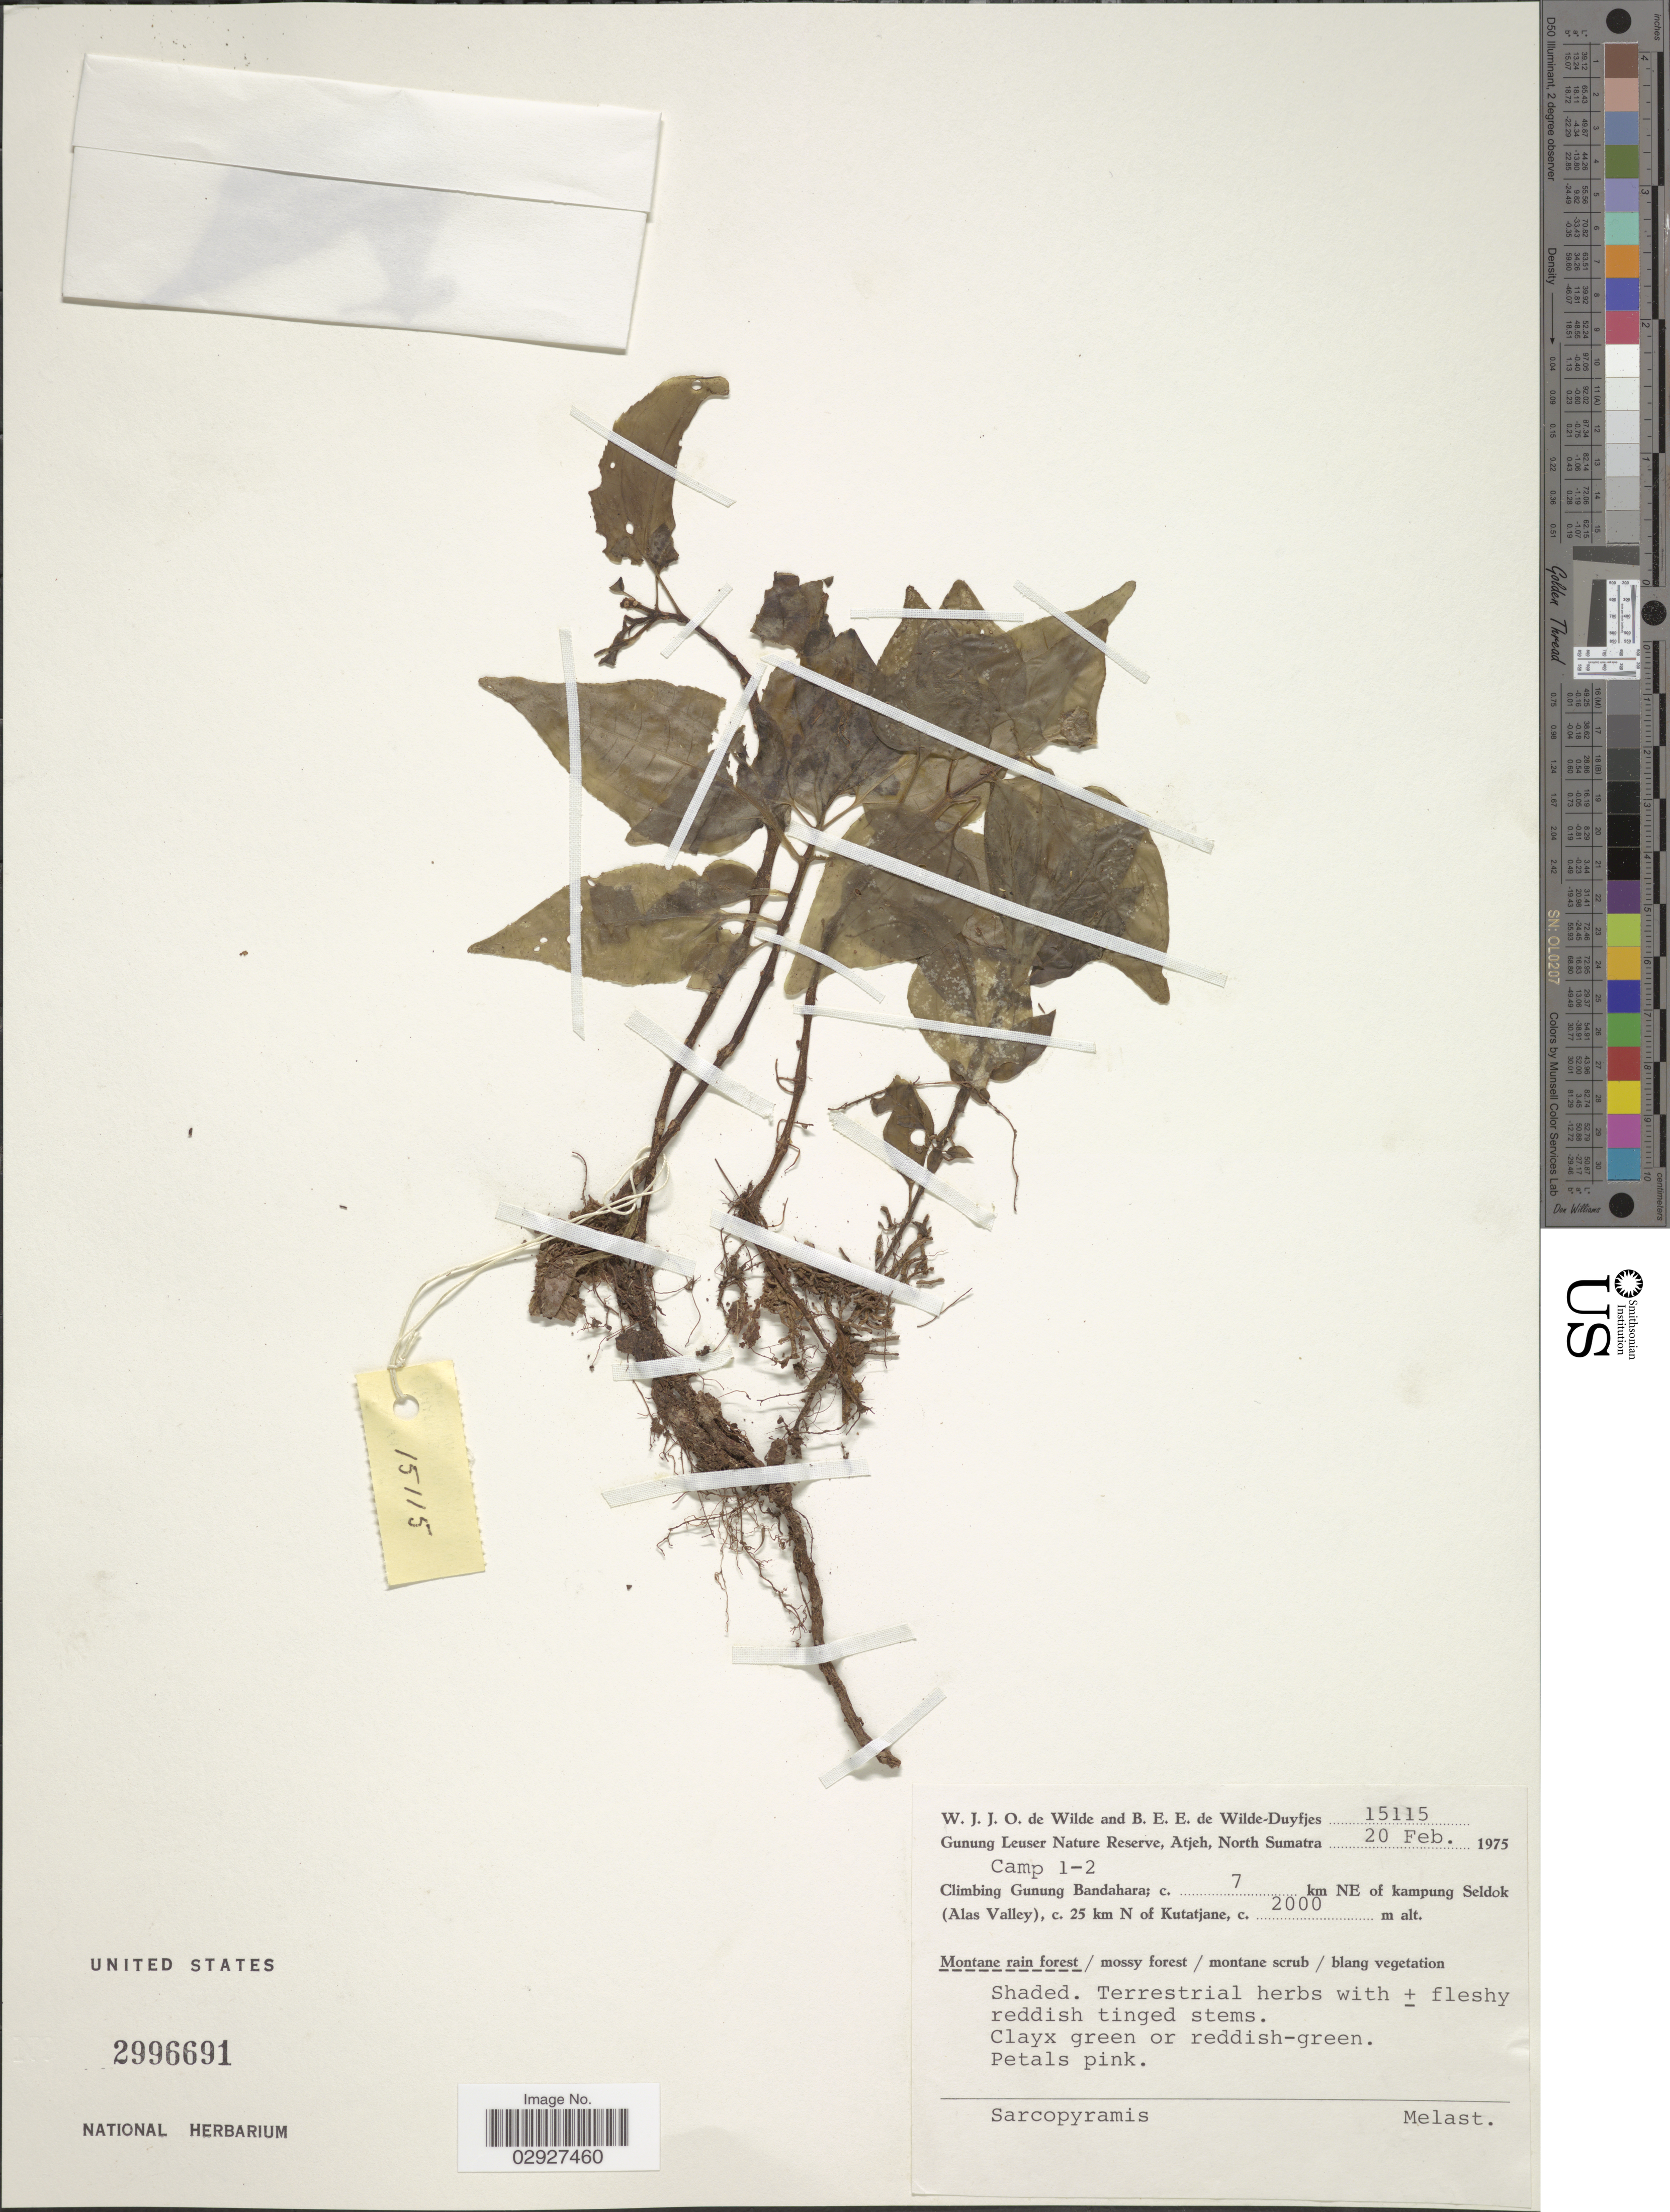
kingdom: Plantae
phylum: Tracheophyta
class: Magnoliopsida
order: Myrtales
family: Melastomataceae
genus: Sarcopyramis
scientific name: Sarcopyramis sp.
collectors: W. J. de Wilde & B. E. de Wilde-Duyfjes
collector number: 15115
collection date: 1975-02-20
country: Indonesia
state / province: Sumatra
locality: Gunung Leuser Nature Reserve, Atjeh, North Sumatra. Camp 1-2. Climbing Gunung Bandahara; c/ 7 km NE of Kampung Seldok (Alas Valley), c. 25 km N of Kutatjane.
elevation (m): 2000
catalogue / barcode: US 2996691